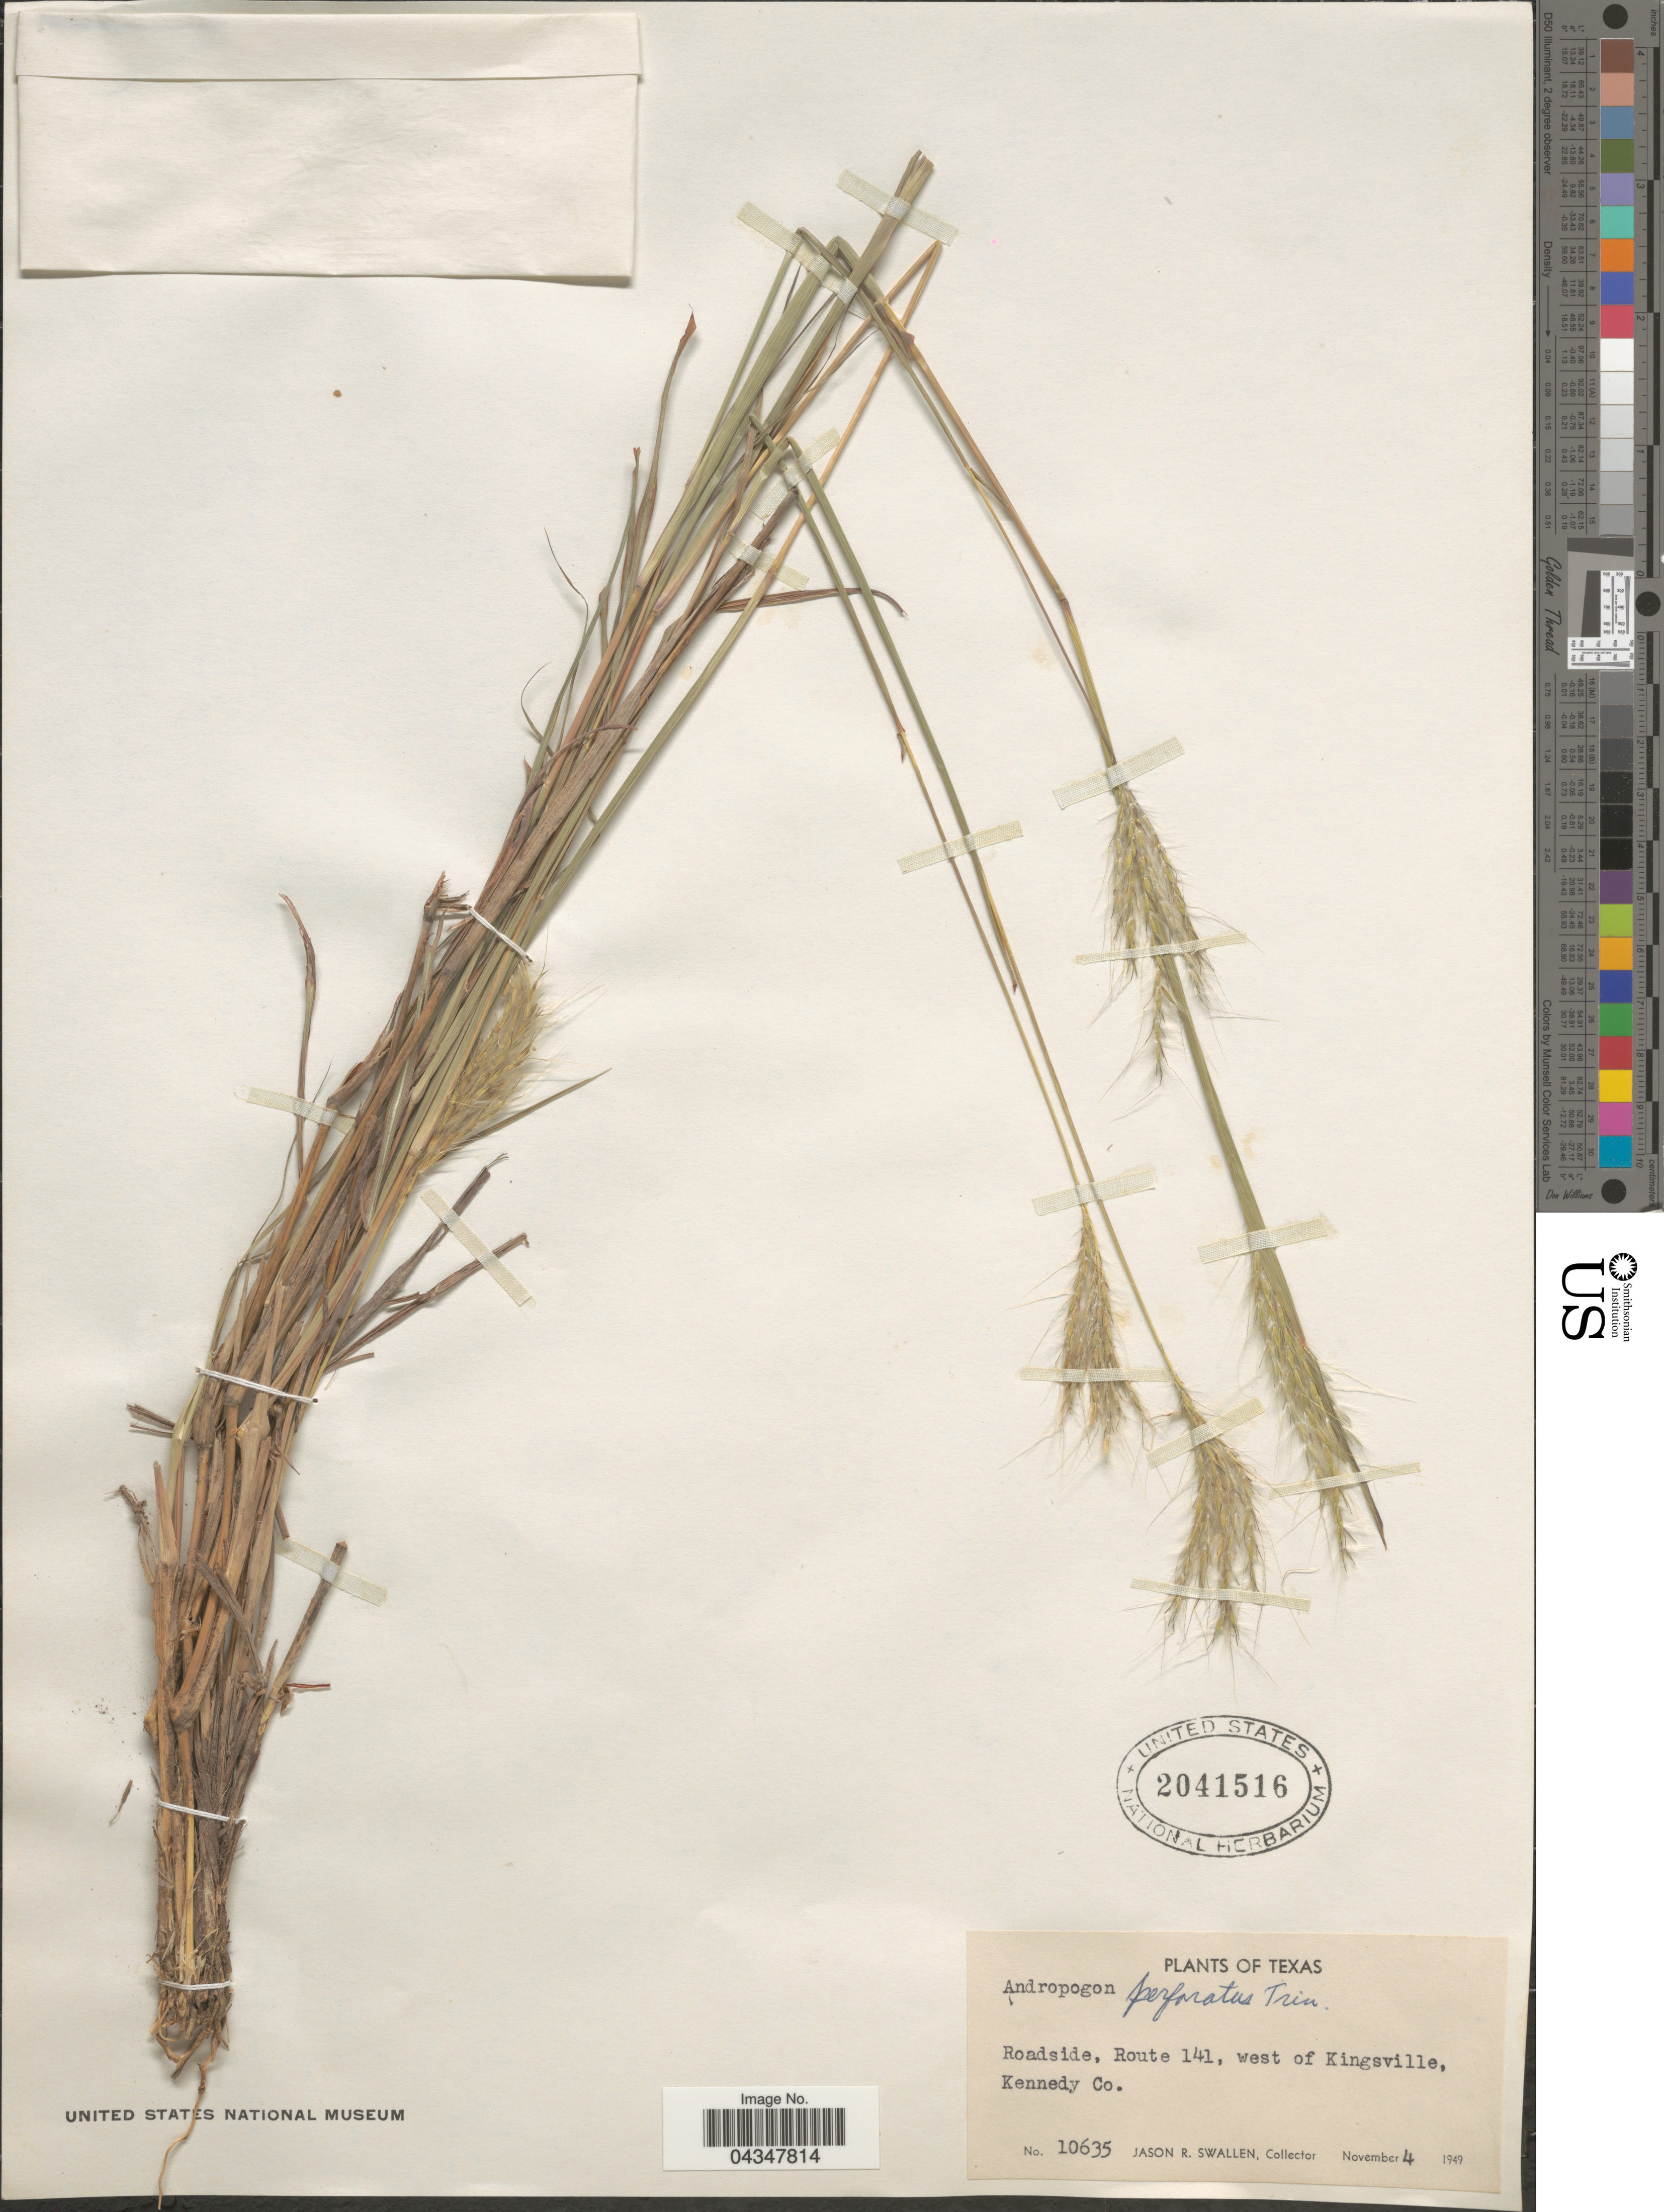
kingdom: Plantae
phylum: Tracheophyta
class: Liliopsida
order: Poales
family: Poaceae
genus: Bothriochloa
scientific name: Bothriochloa perforata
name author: (Trin. ex E. Fourn.) Herter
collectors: J. R. Swallen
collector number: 10635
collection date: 1949-11-04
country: United States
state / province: Texas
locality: Roadside, Route 141, west of Kingsville, Kennedy Co.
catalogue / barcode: US 2041516